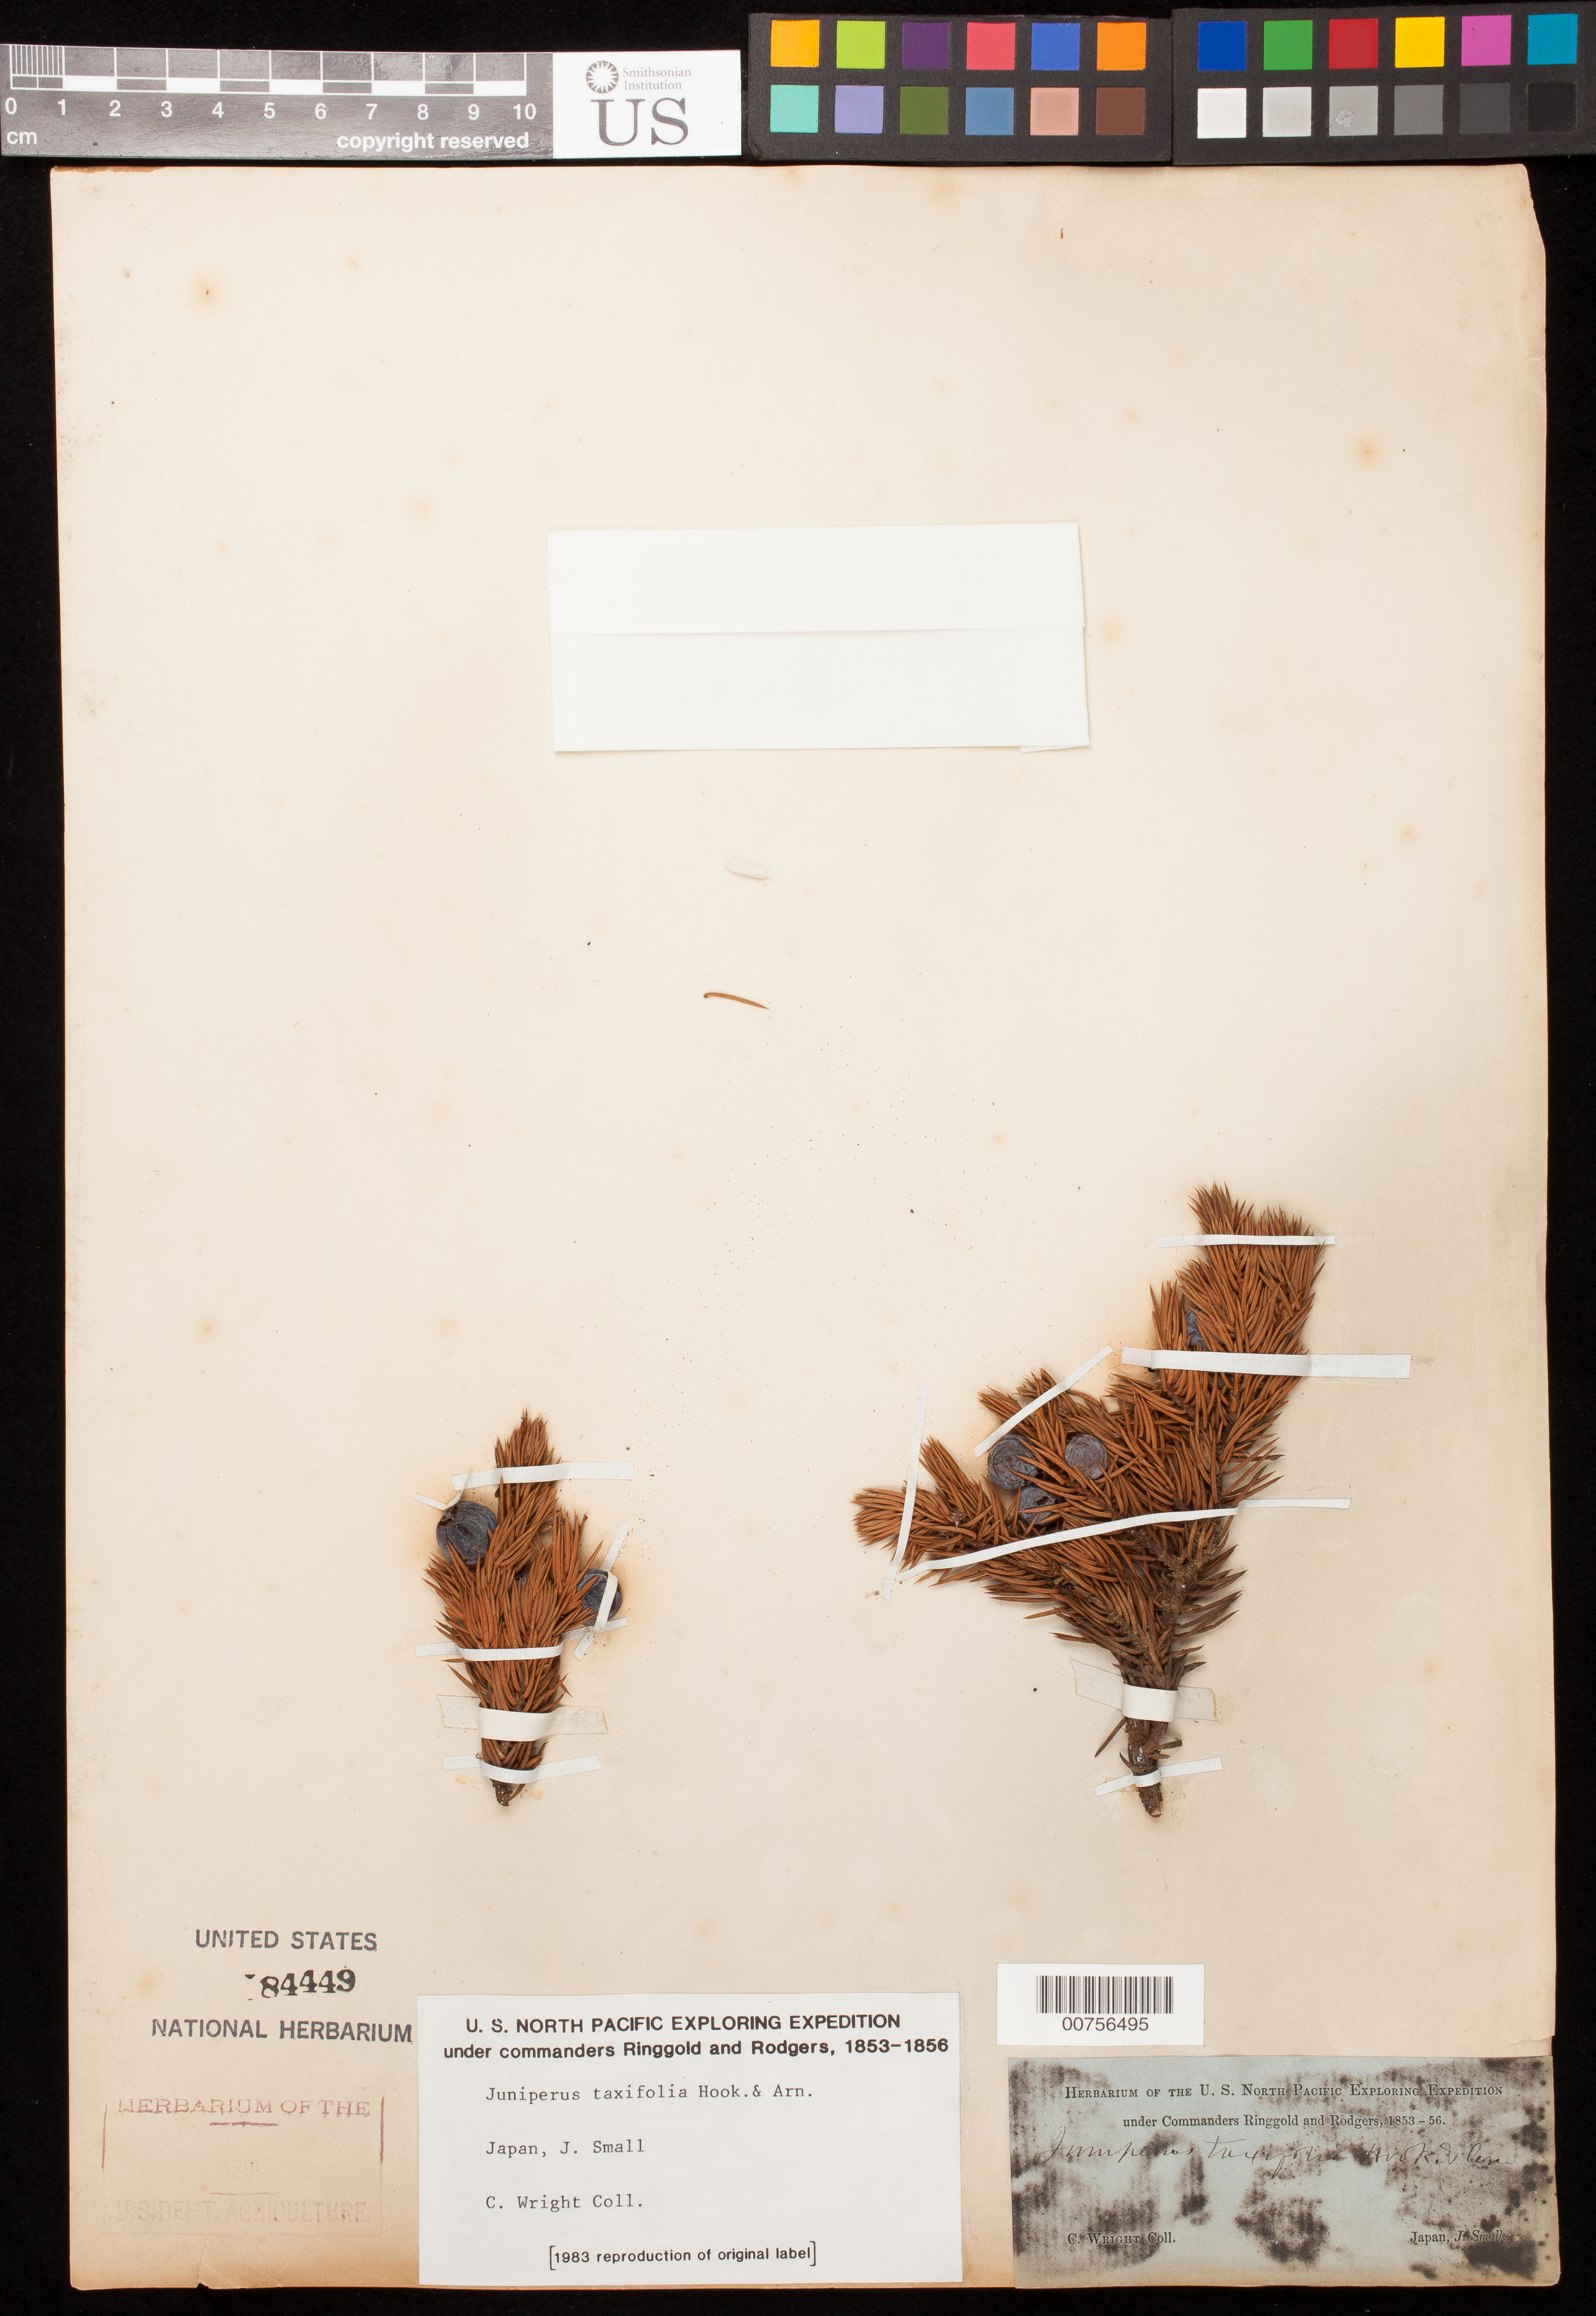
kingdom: Plantae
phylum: Tracheophyta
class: Pinopsida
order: Pinales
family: Cupressaceae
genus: Juniperus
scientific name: Juniperus taxifolia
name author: Hook. & Arn.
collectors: C. Wright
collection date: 1853/1856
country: Japan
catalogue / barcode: US 84449